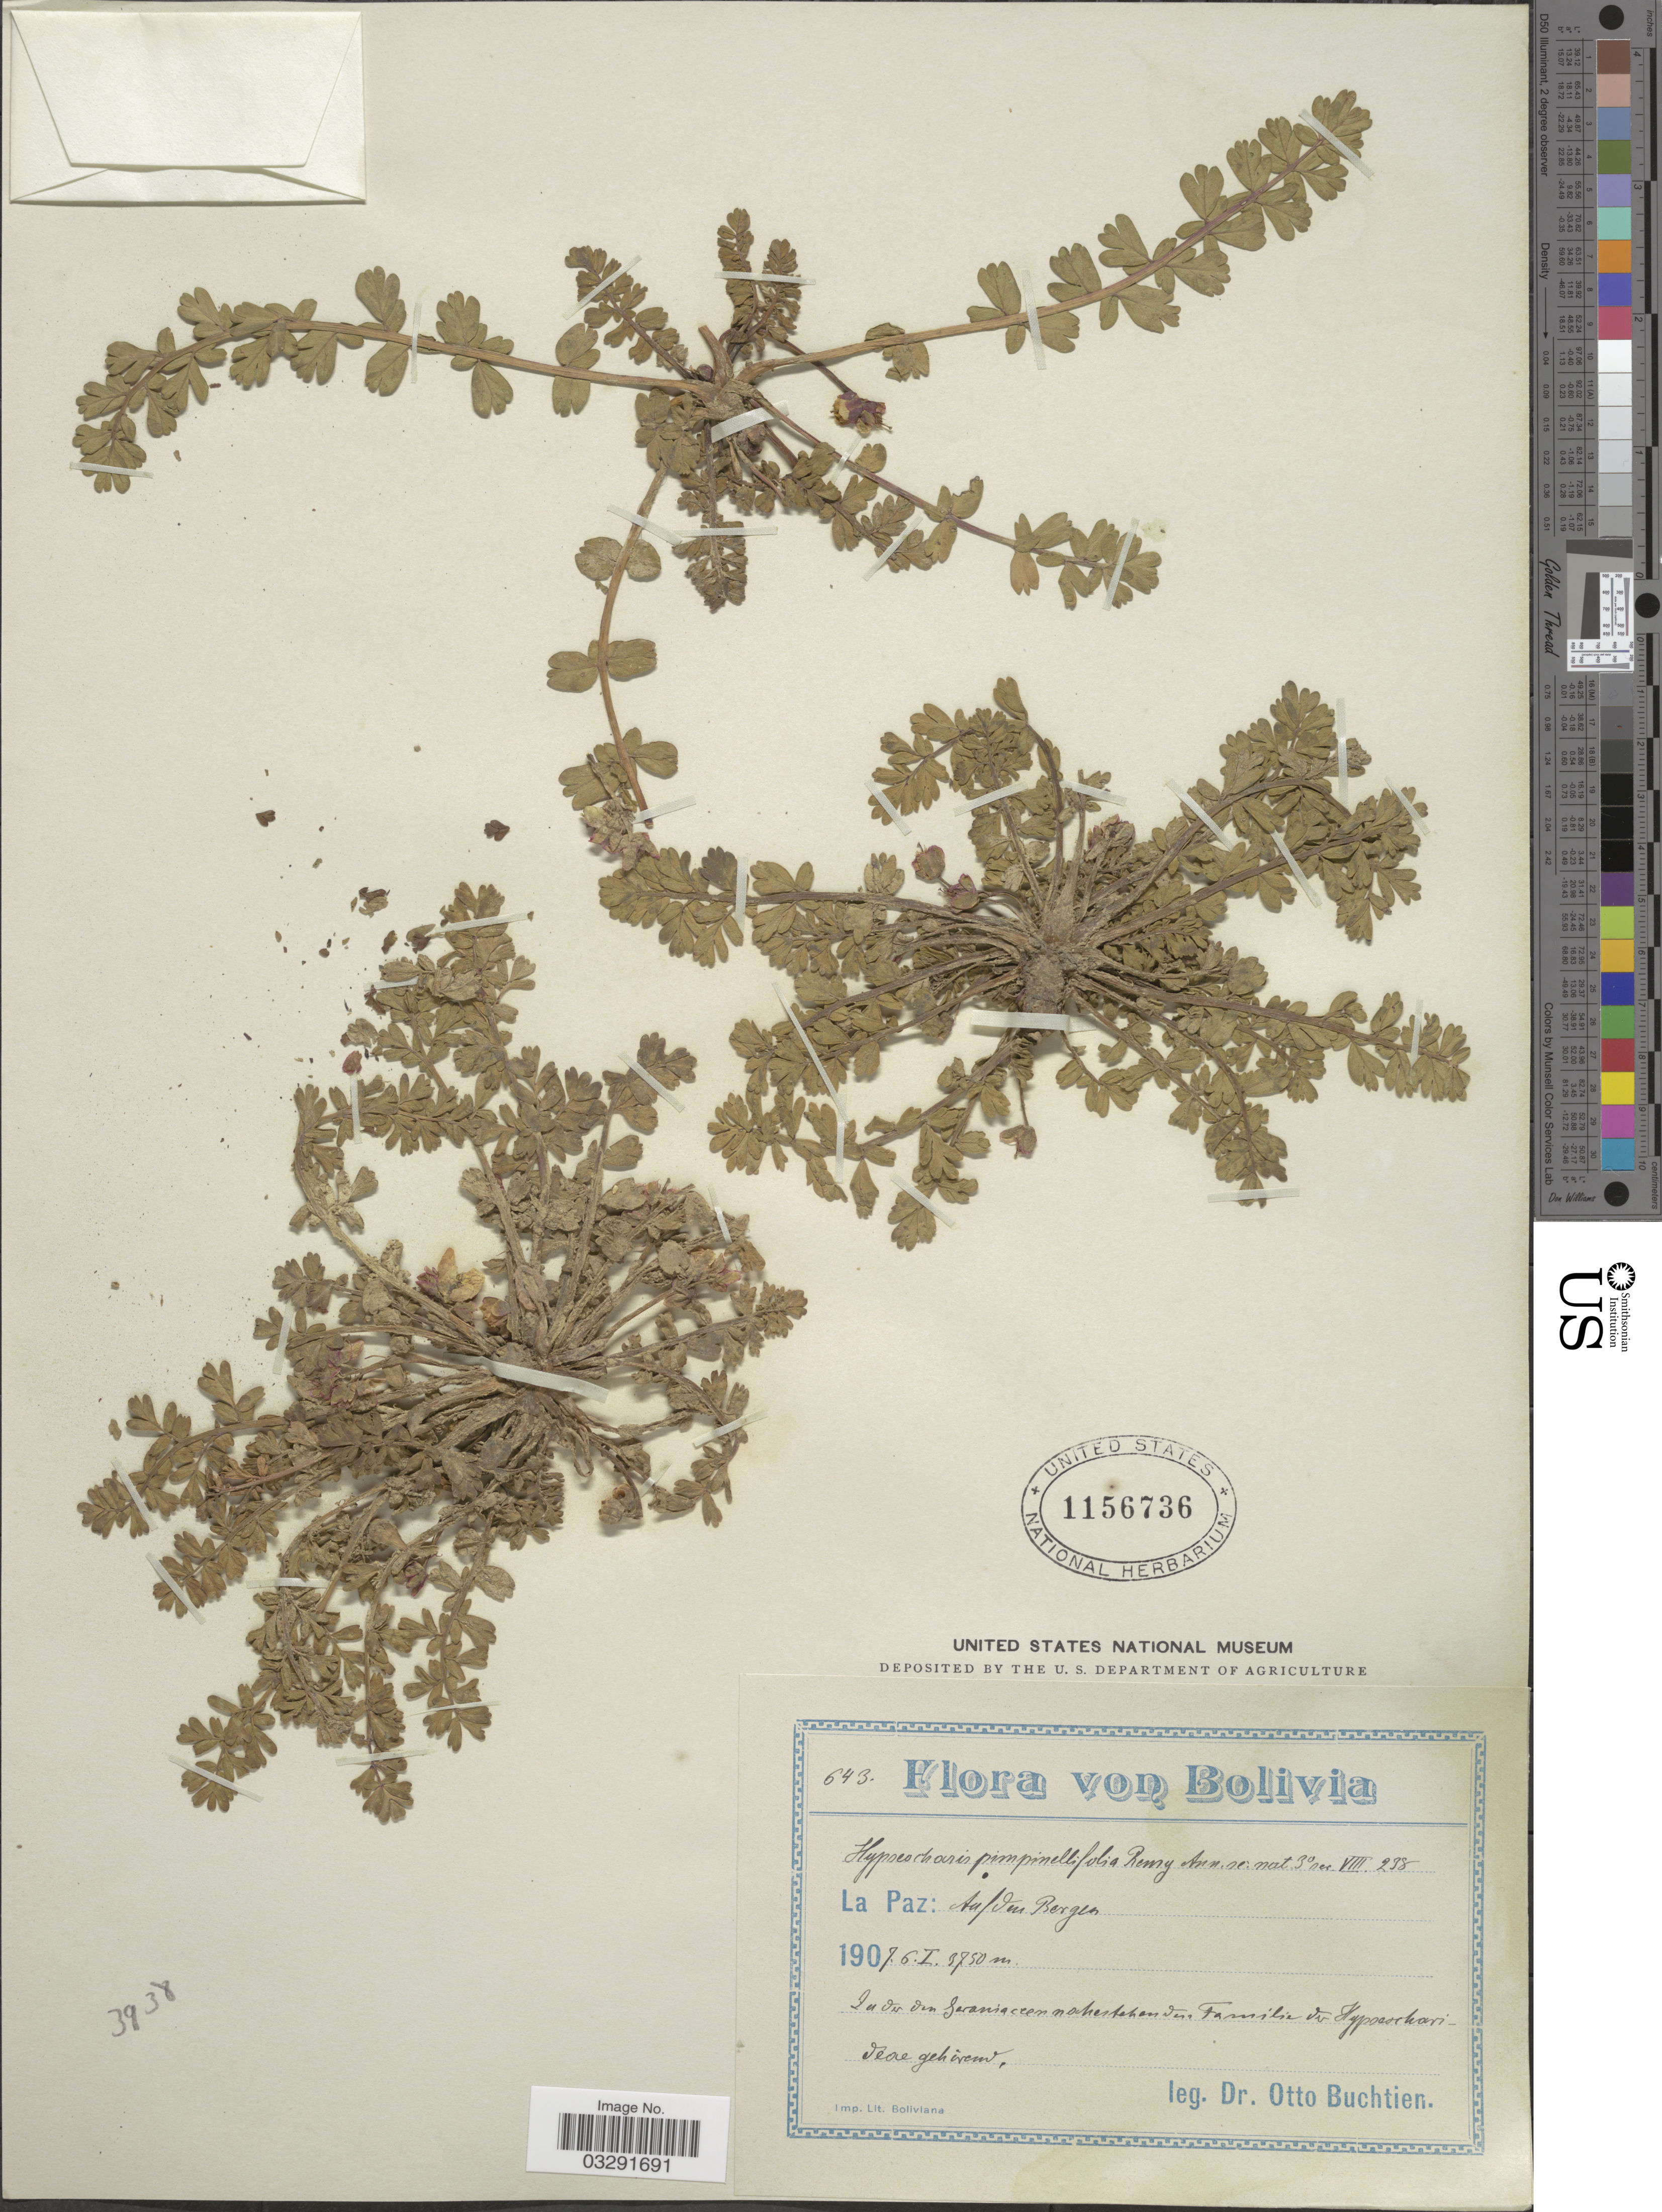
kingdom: Plantae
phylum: Tracheophyta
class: Magnoliopsida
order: Geraniales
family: Hypseocharitaceae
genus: Hypseocharis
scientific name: Hypseocharis pimpinellifolia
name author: J. Rémy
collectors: O. Buchtien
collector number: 643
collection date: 1907-01-06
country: Bolivia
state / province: La Paz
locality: Aud den Bergen.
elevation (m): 3750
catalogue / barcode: US 1156736